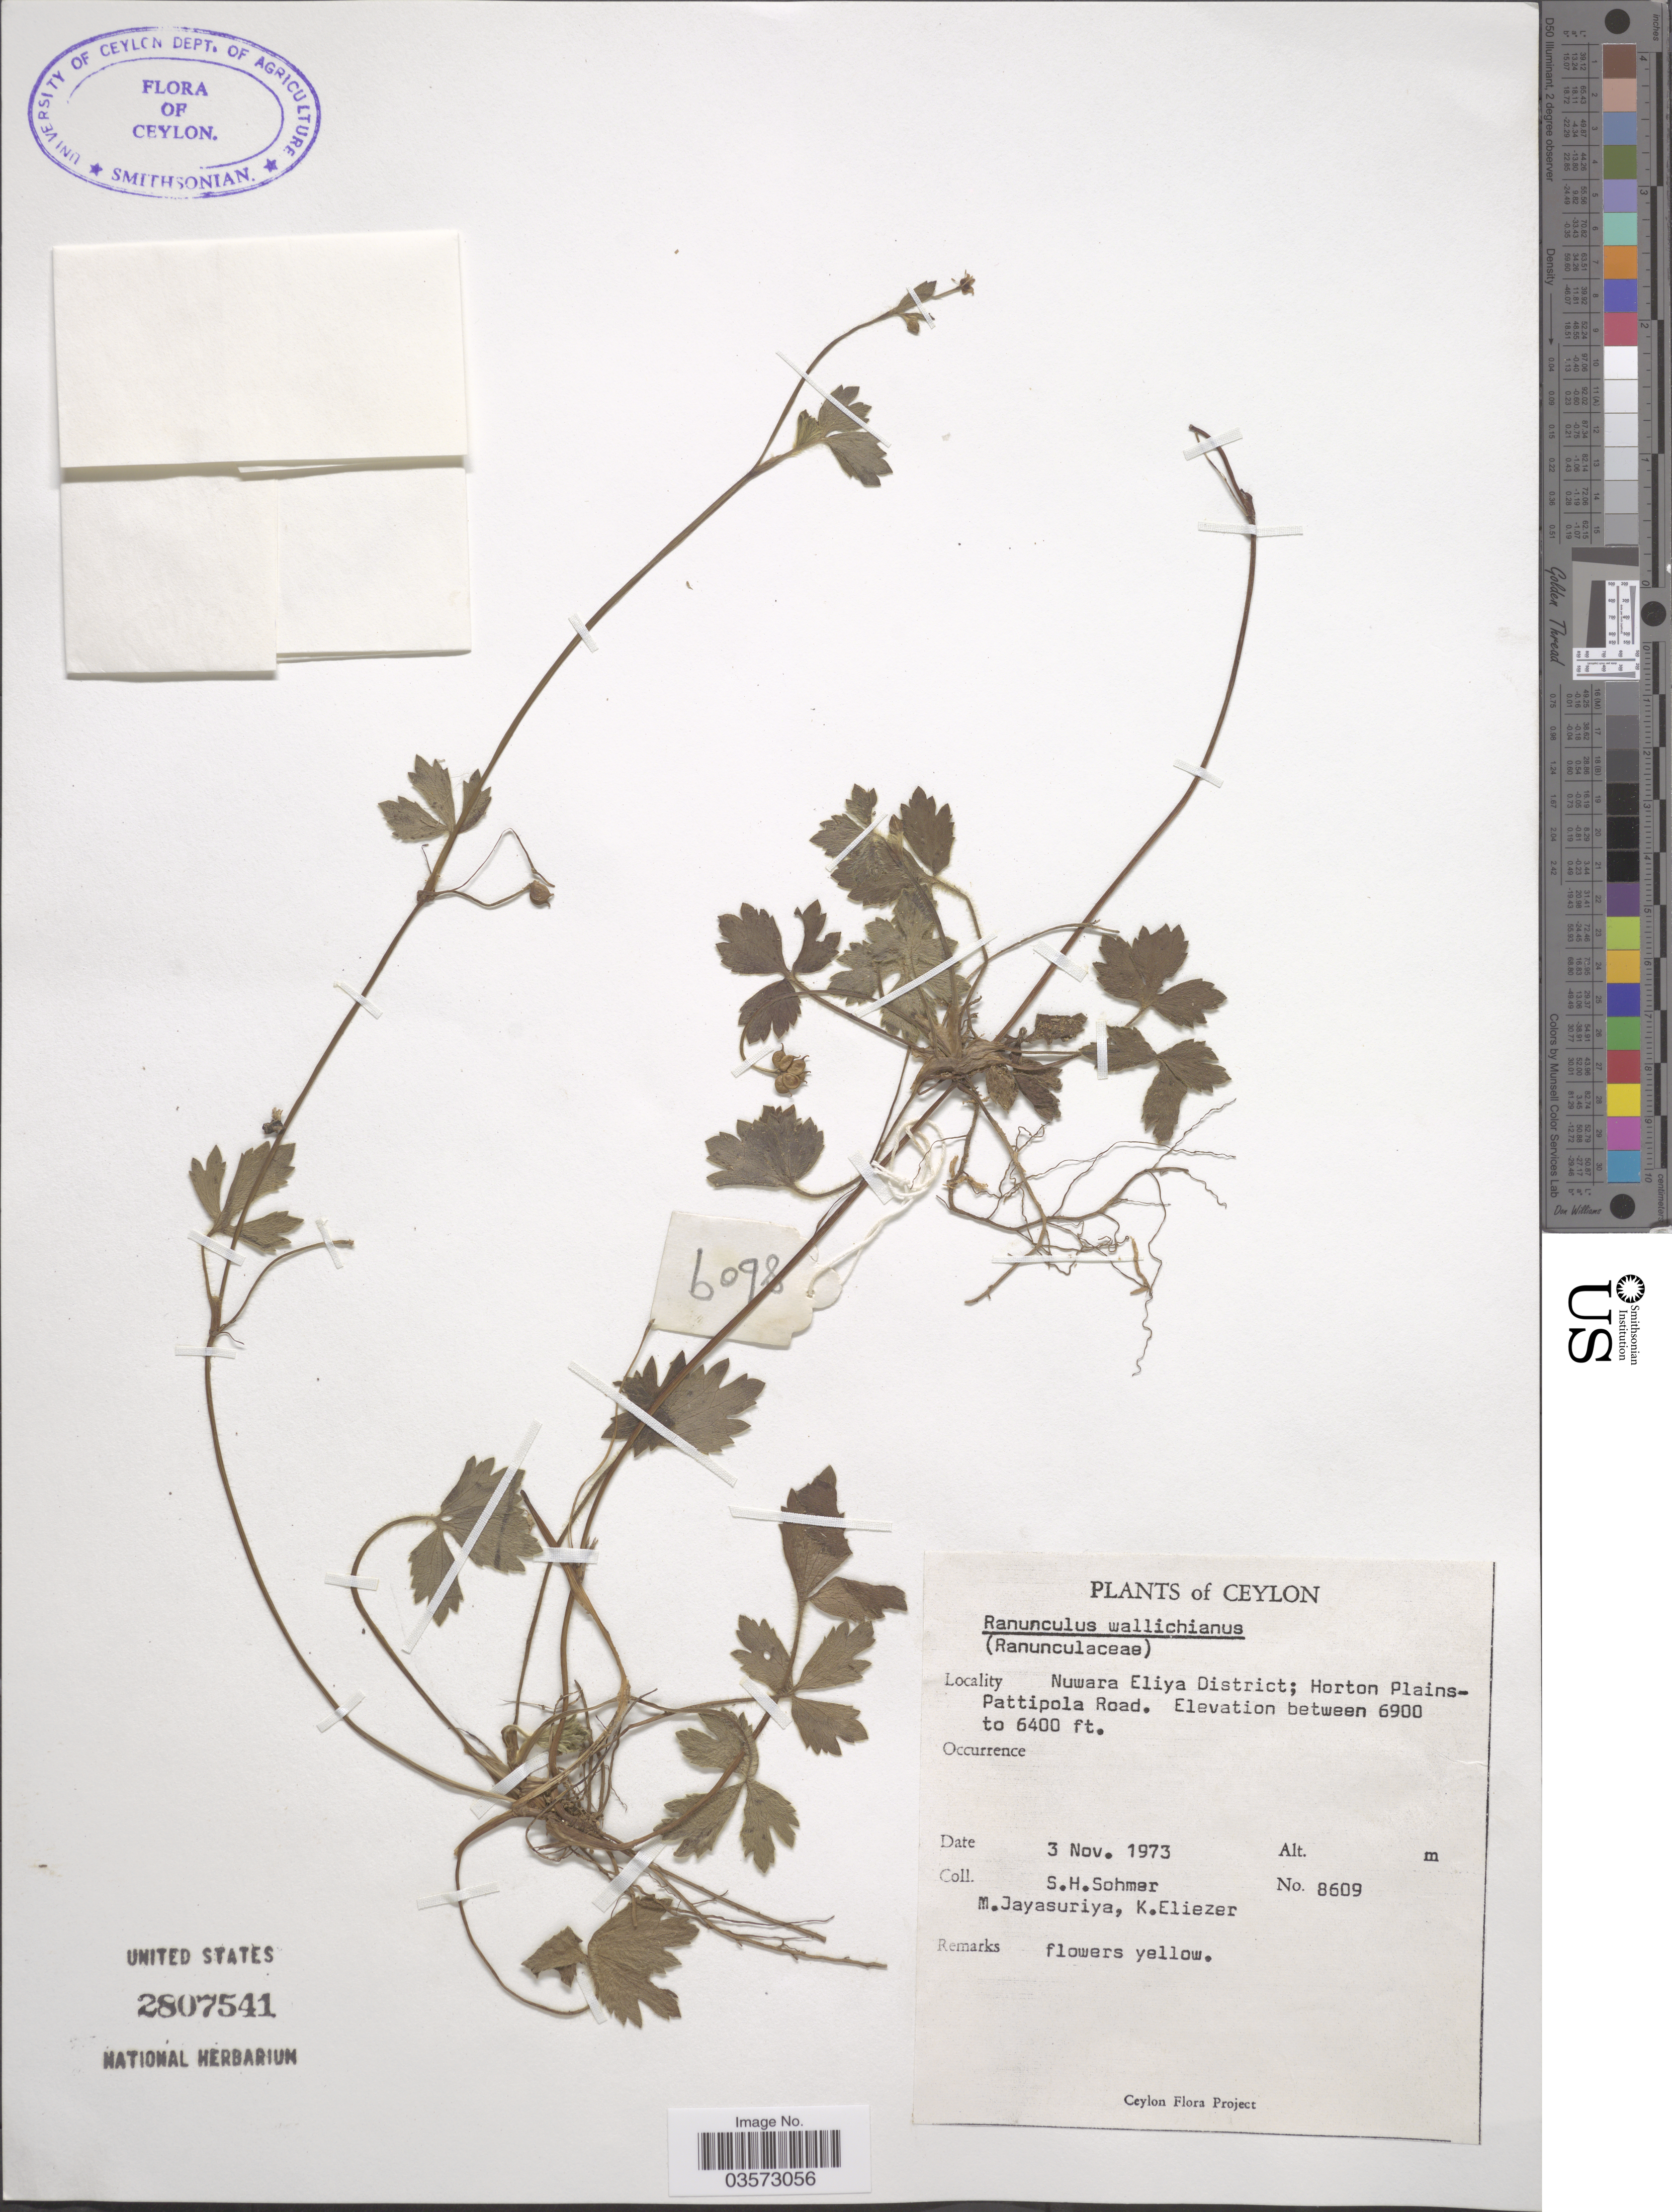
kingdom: Plantae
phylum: Tracheophyta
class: Magnoliopsida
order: Ranunculales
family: Ranunculaceae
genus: Ranunculus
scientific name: Ranunculus wallichianus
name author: Wight & Arn.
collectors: S. H. Sohmer, M. Jayasuriya & K. Eliezer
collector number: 8609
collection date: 1973-11-03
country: Sri Lanka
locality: Ceylon. Nuwara Eliya District; Horton Plains-Pattipola Road.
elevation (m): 1951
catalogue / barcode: US 2807541